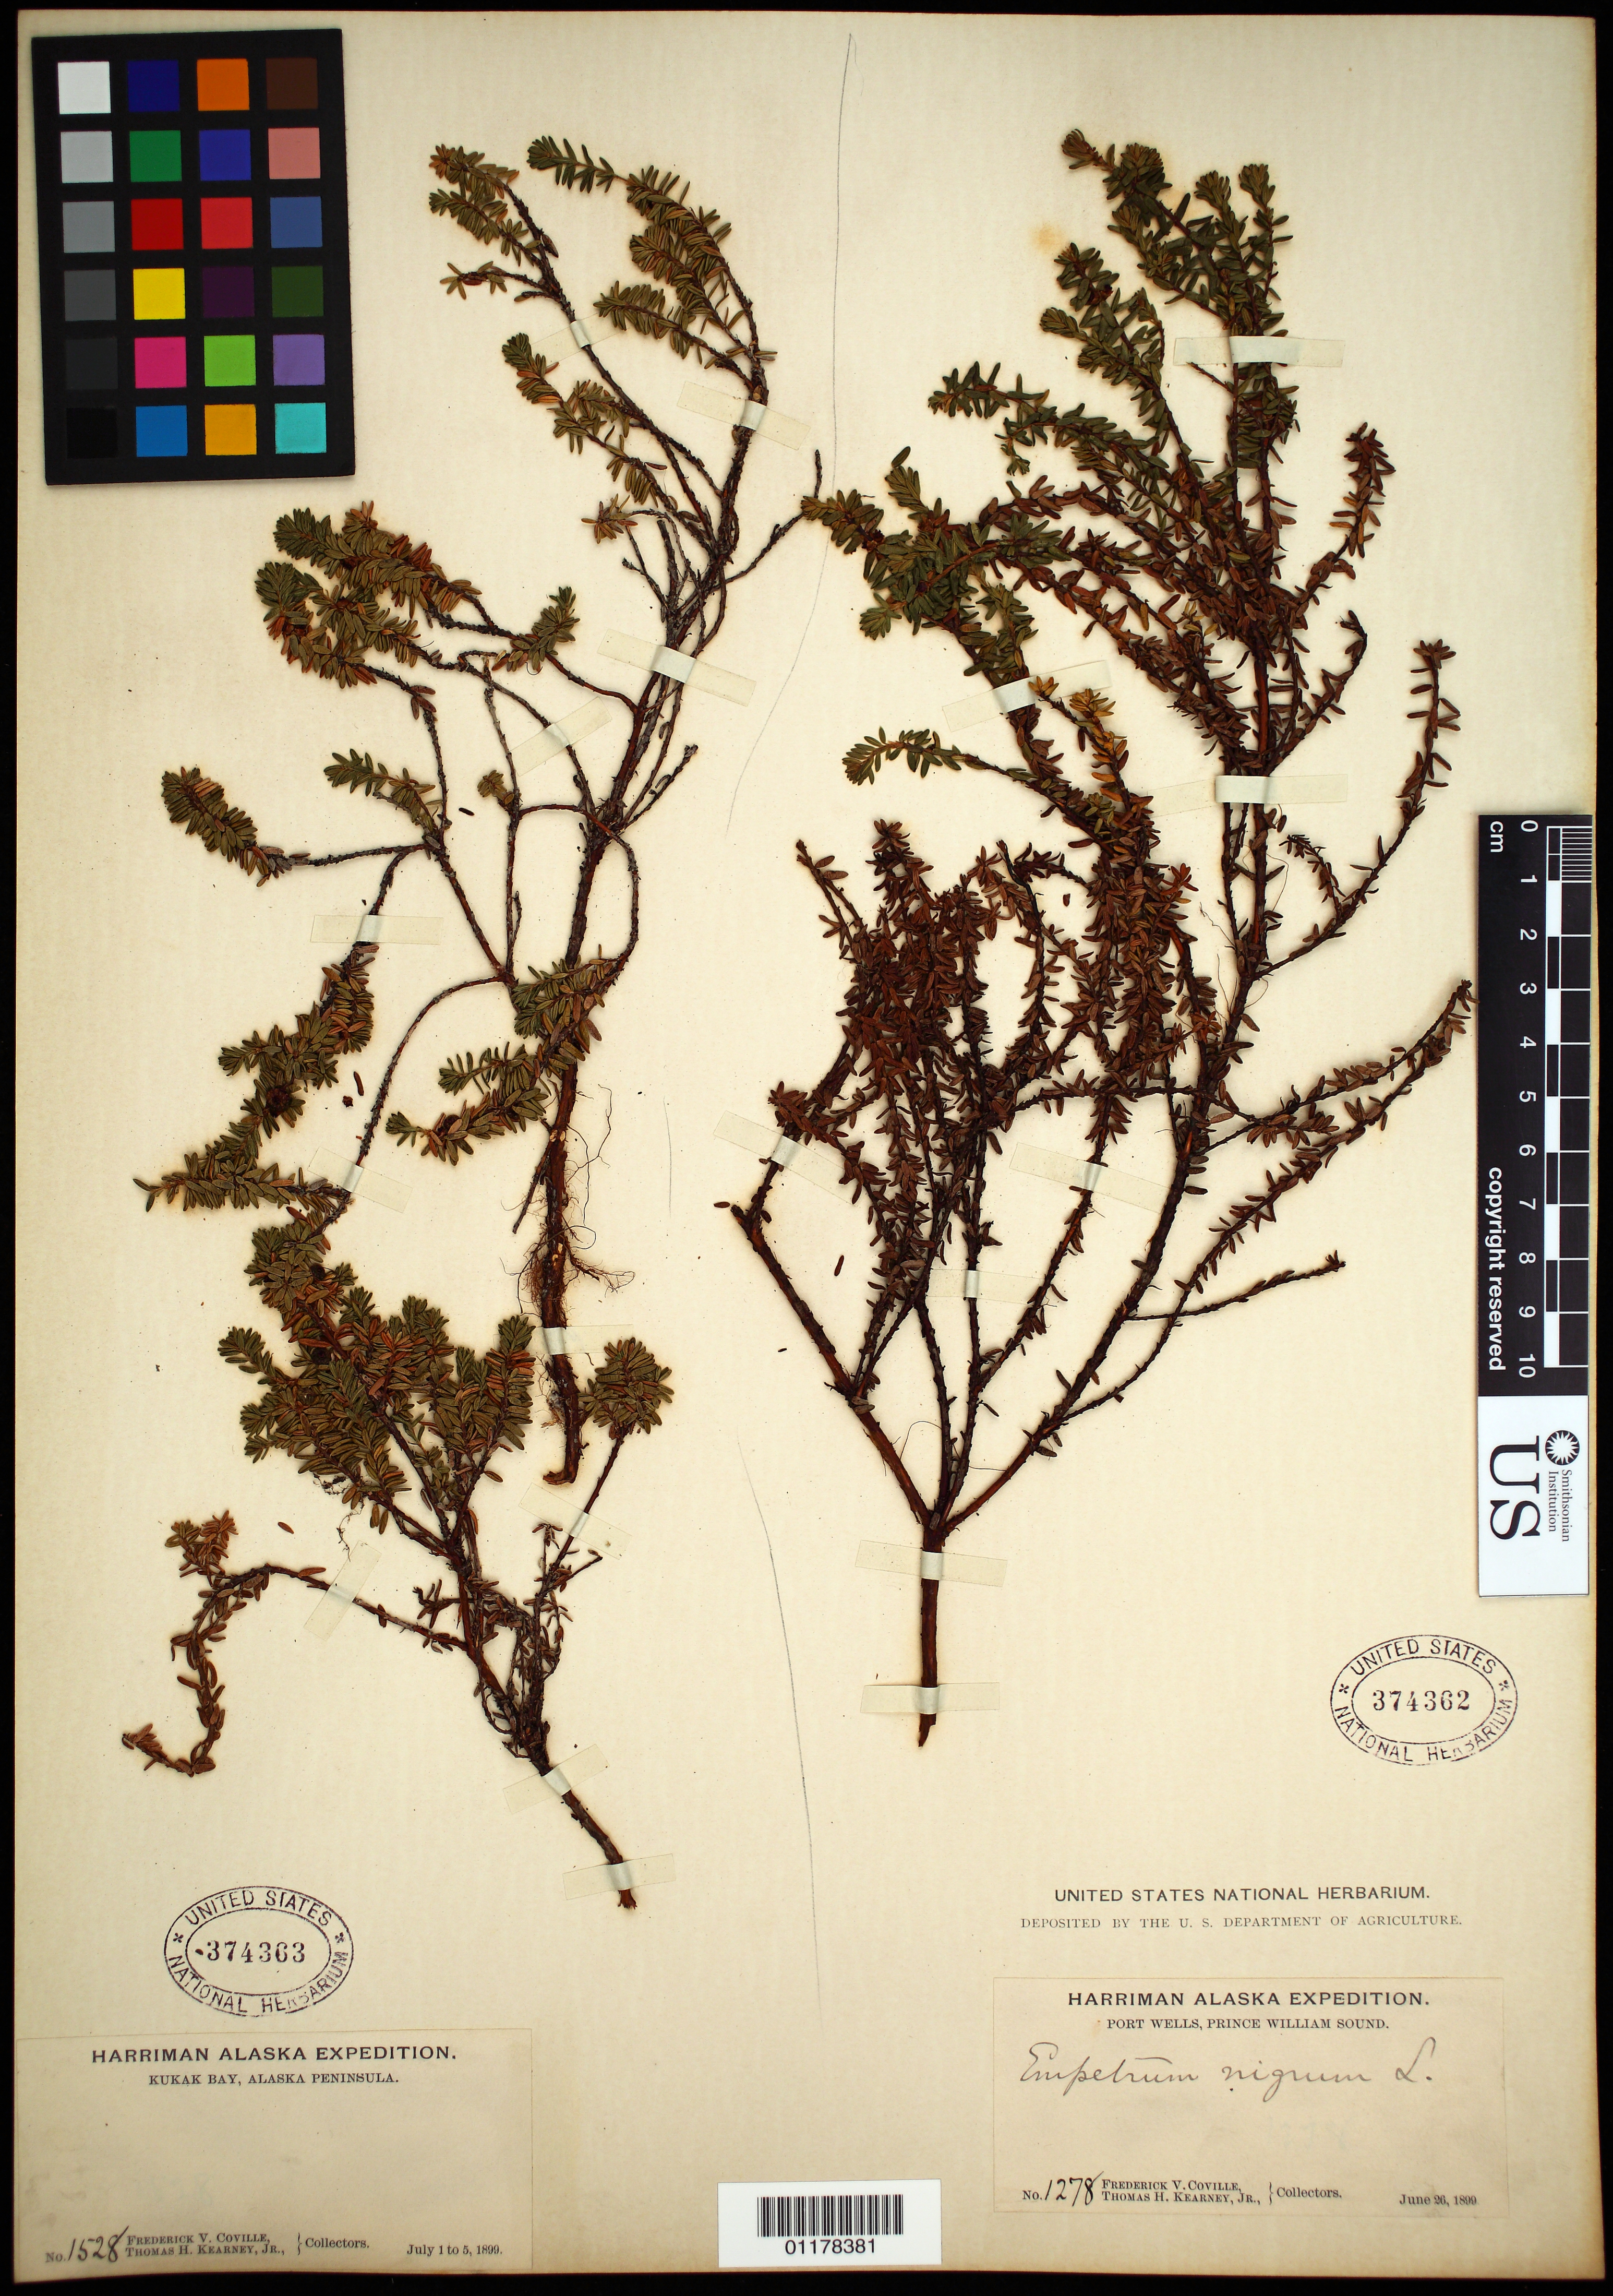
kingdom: Plantae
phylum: Tracheophyta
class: Magnoliopsida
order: Ericales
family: Ericaceae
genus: Empetrum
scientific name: Empetrum nigrum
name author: L.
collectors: F. V. Coville & T. H. Kearney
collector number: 1278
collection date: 1899-06-26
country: United States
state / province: Alaska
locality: Port Wells, Prince William Sound.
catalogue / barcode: US 374362